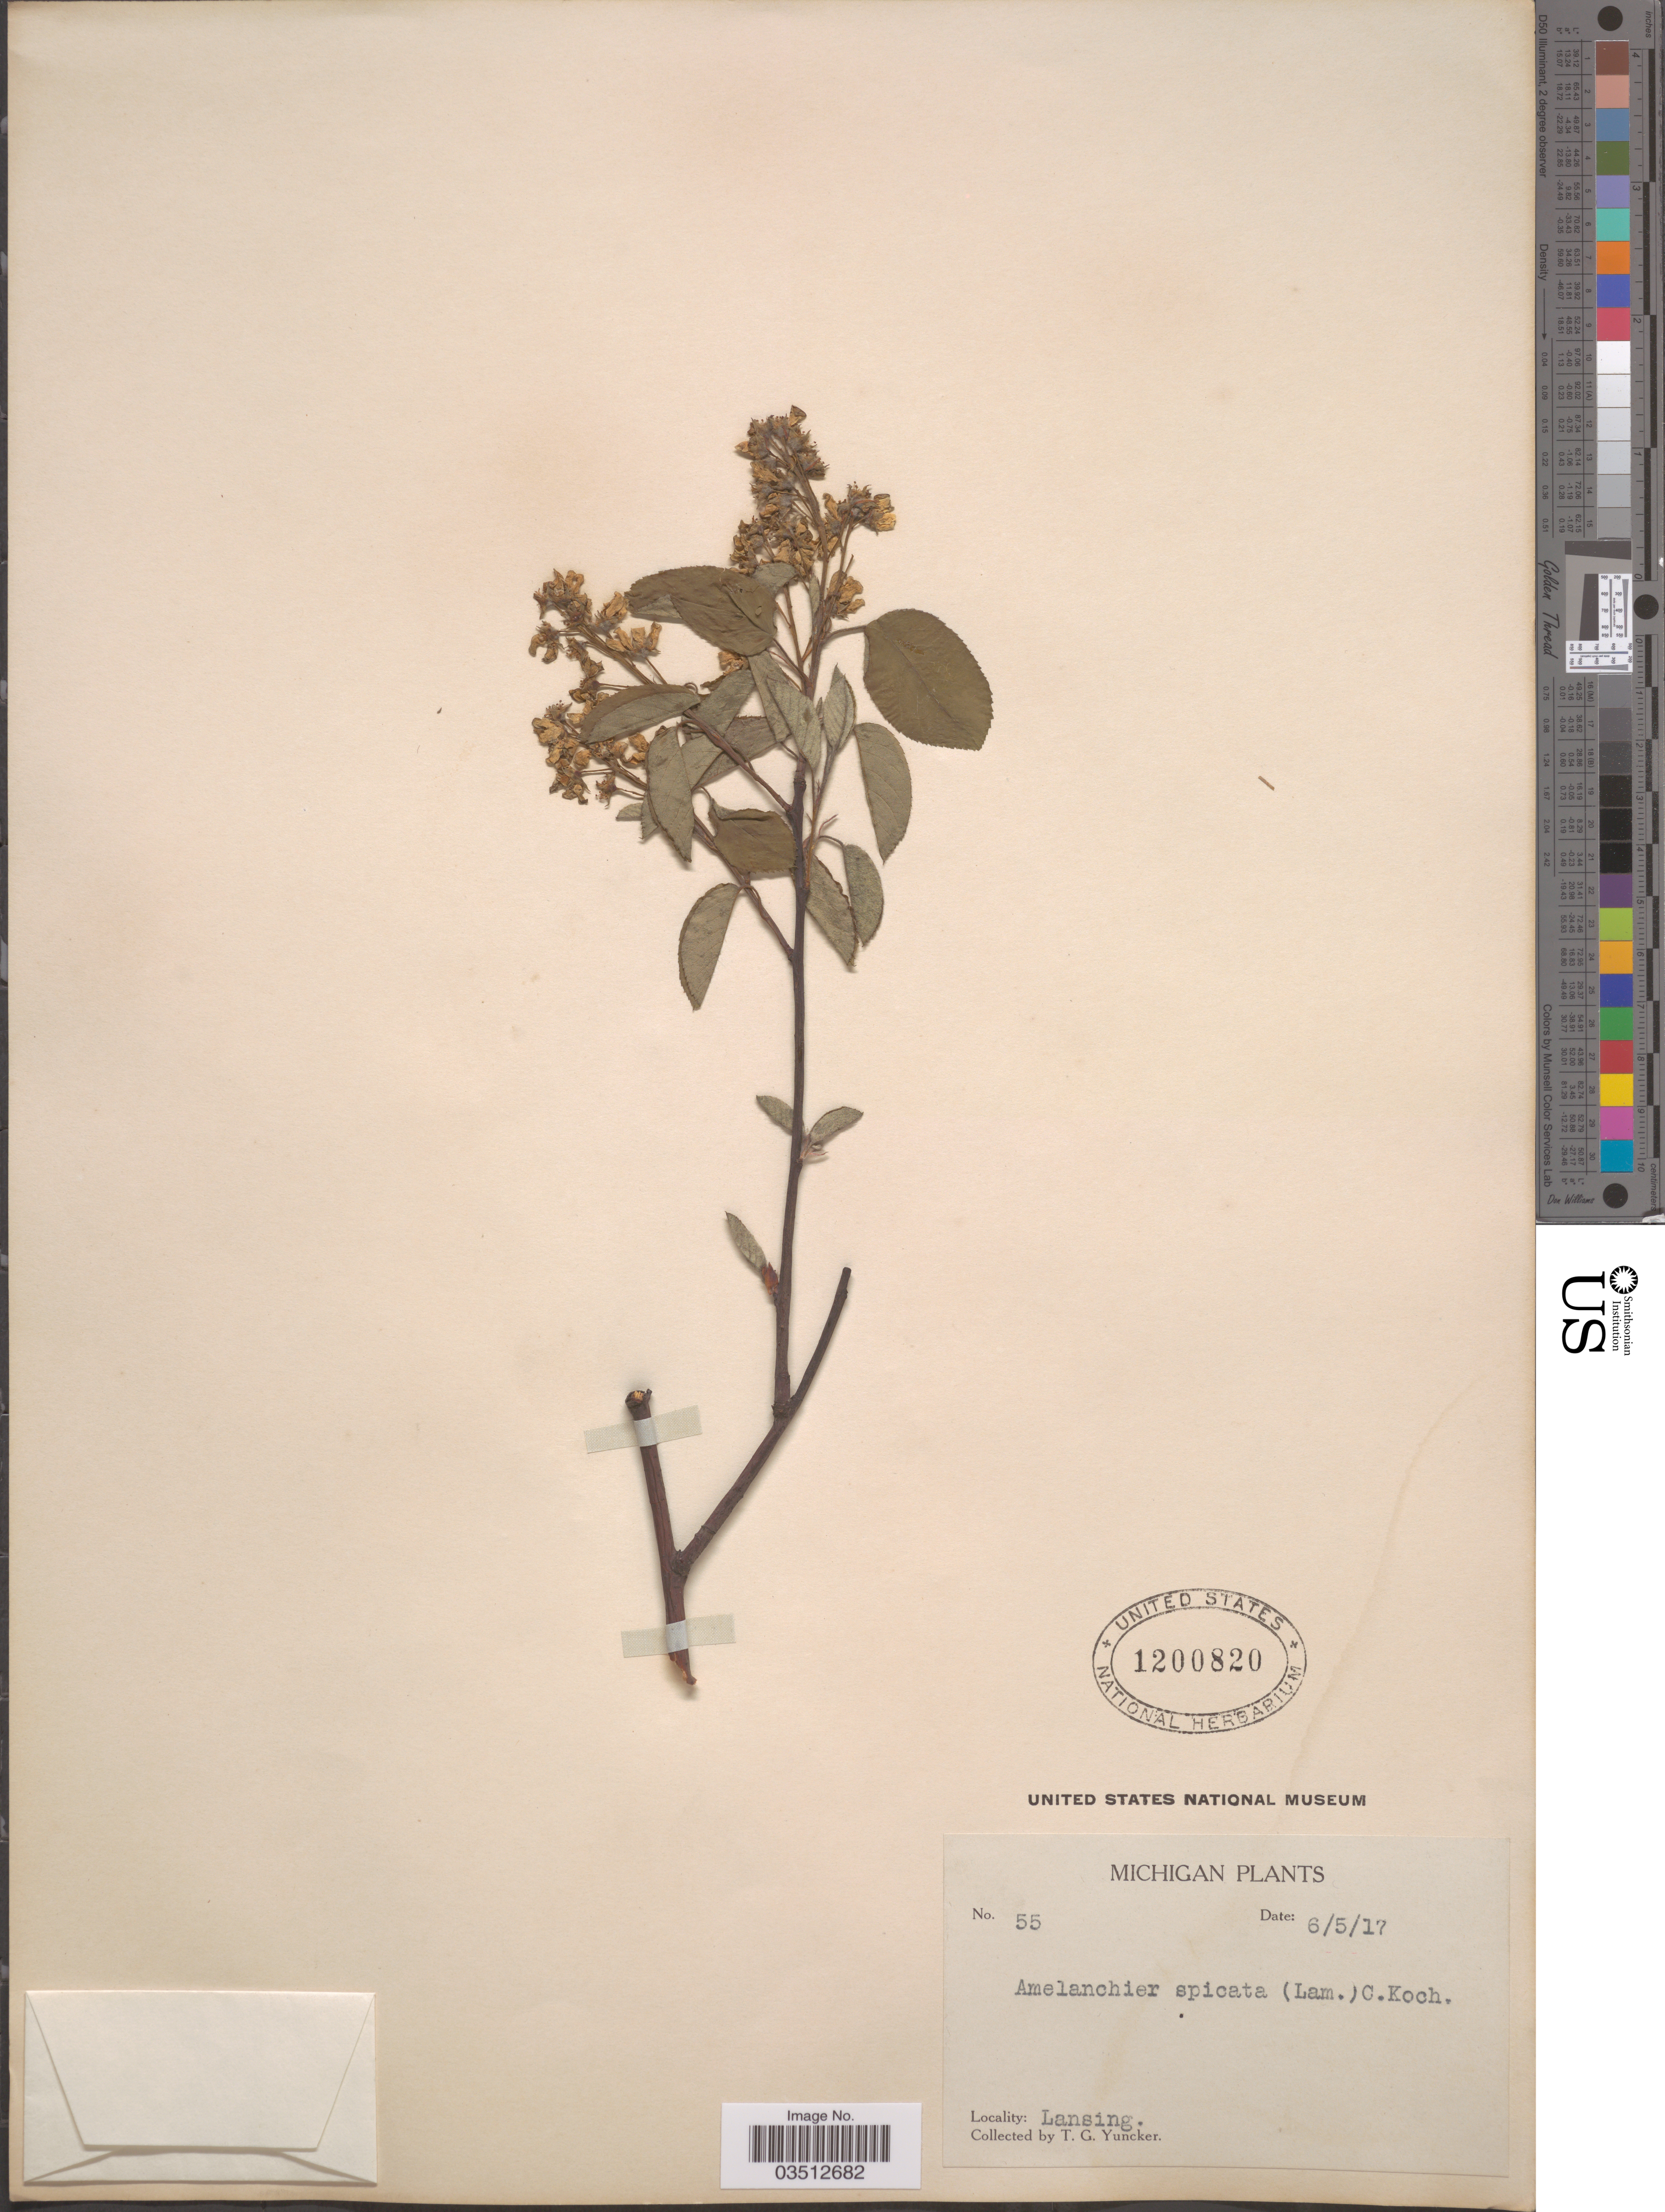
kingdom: Plantae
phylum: Tracheophyta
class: Magnoliopsida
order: Rosales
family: Rosaceae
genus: Amelanchier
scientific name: Amelanchier x spicata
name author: (Lam.) K. Koch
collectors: T. G. Yuncker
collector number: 55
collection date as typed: Transcribed d/m/y: 5/6/17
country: United States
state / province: Michigan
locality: Lansing.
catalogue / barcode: US 1200820